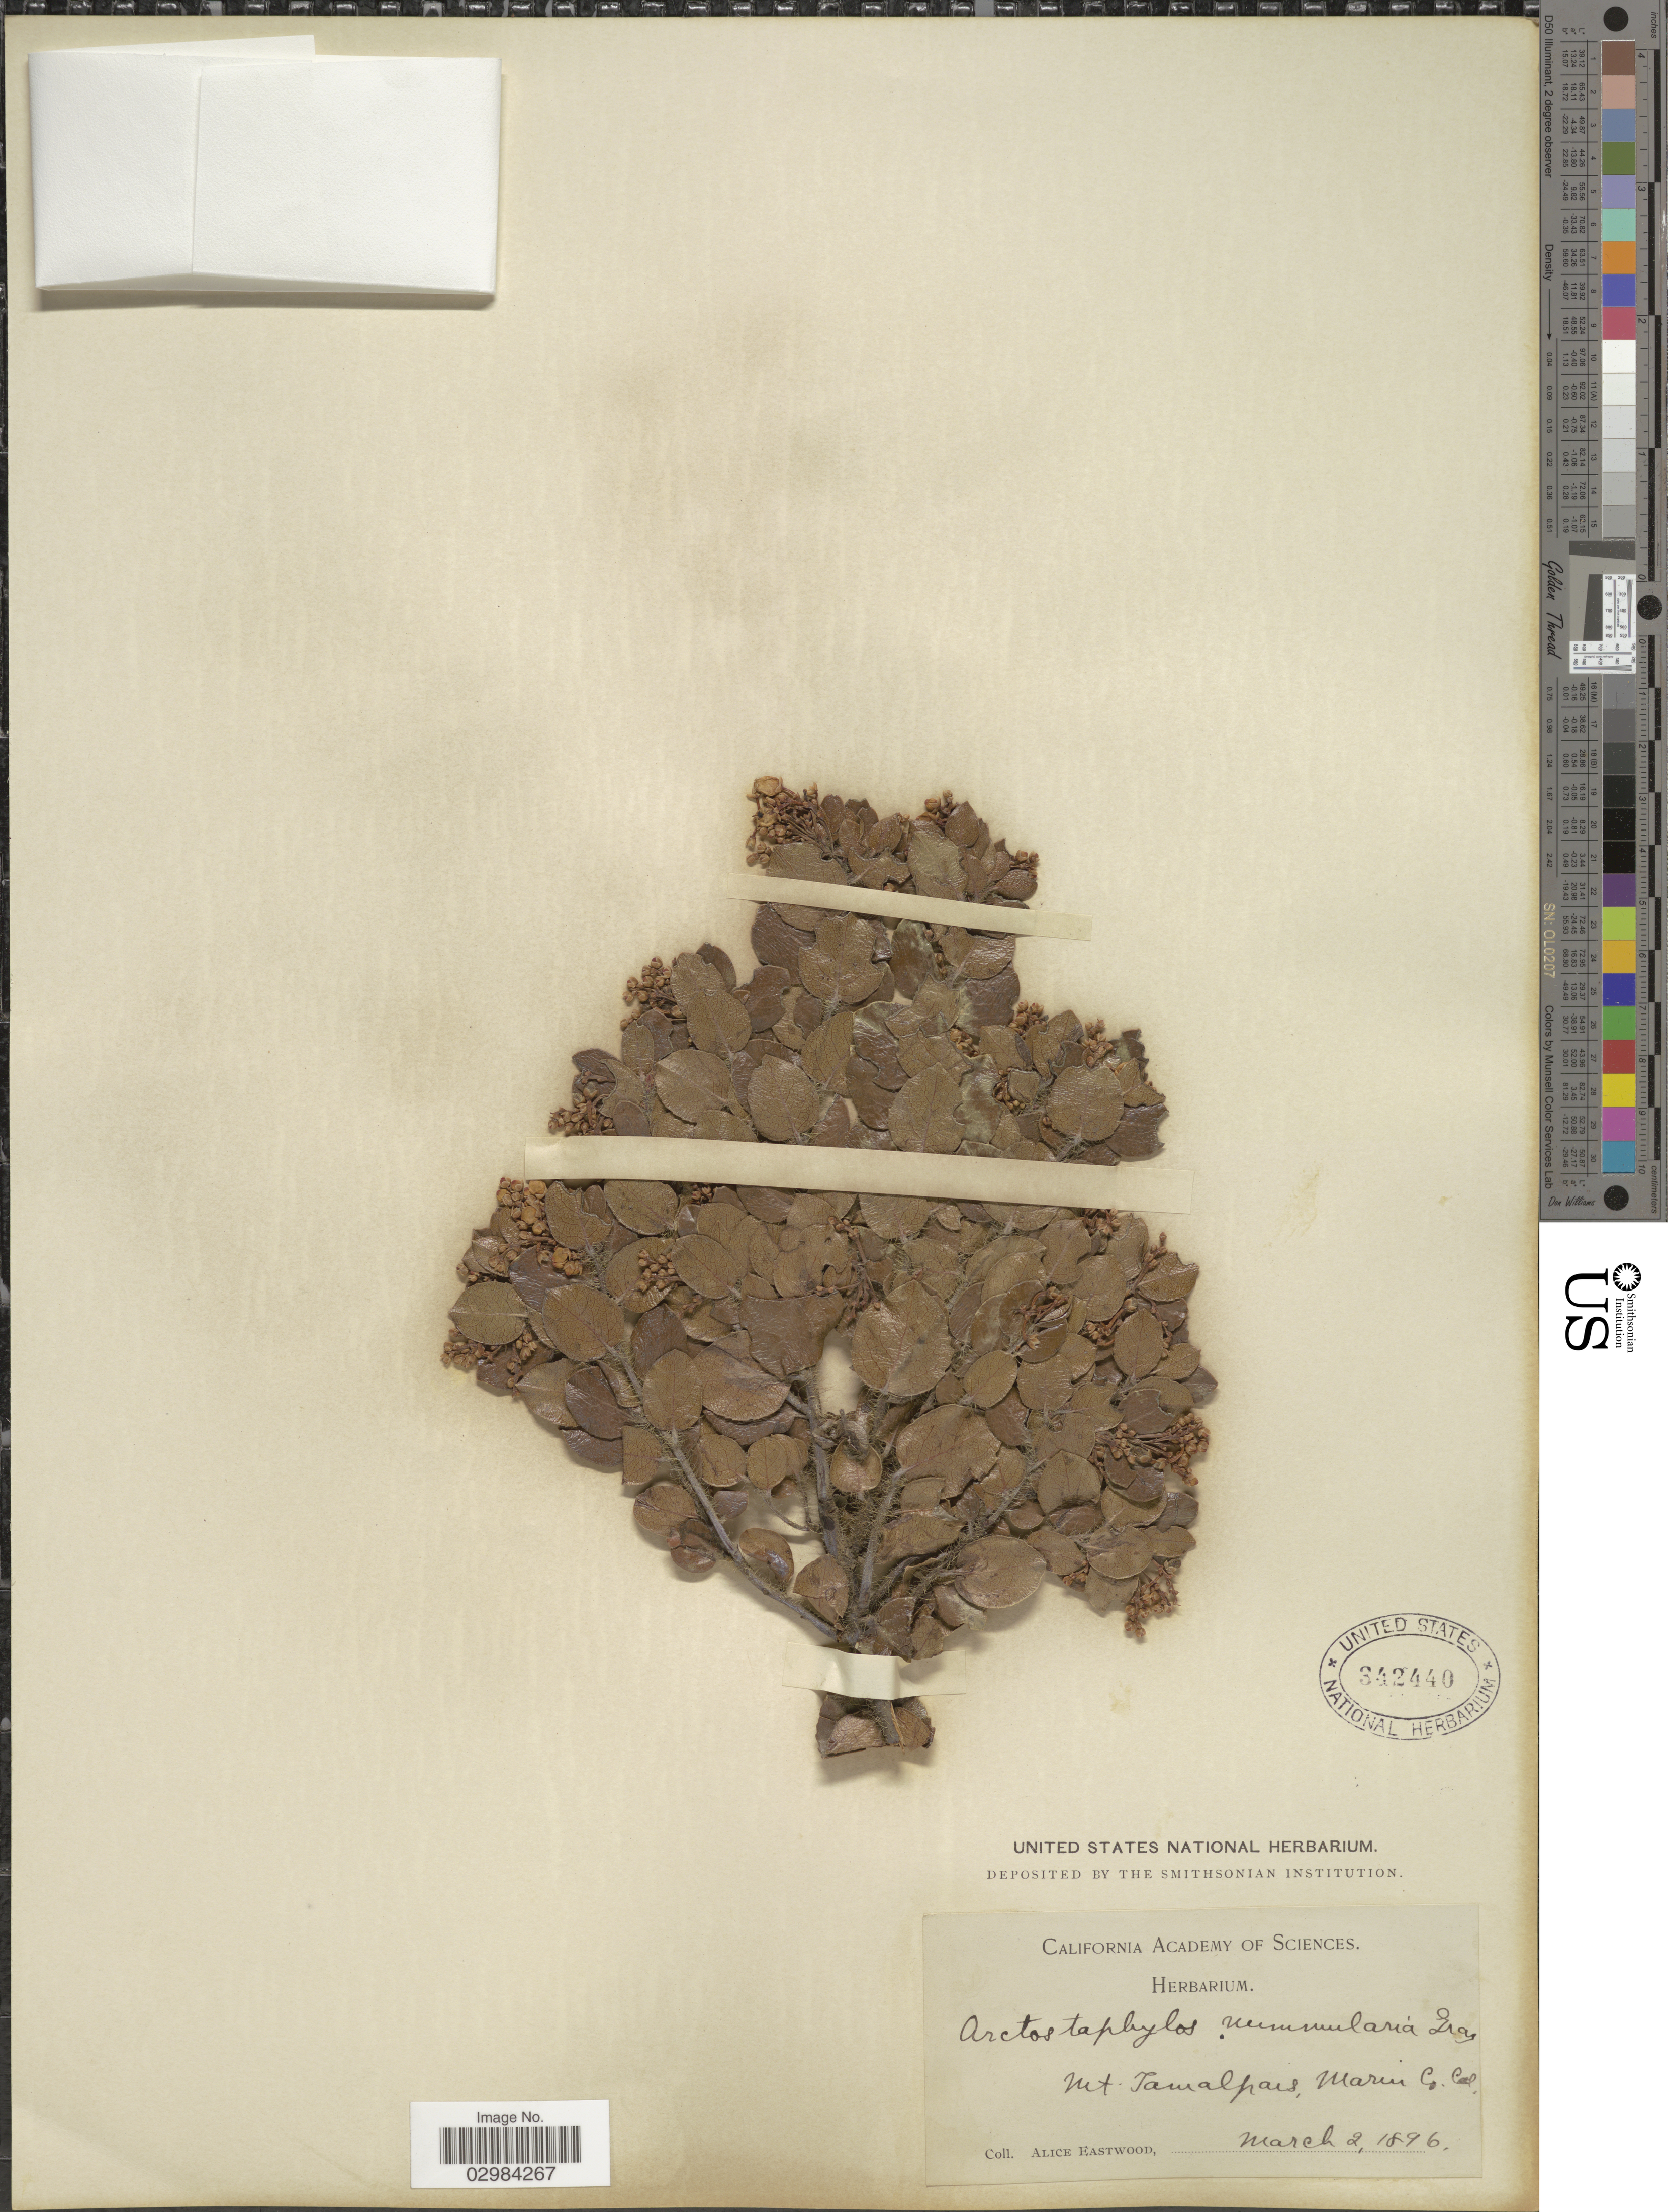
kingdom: Plantae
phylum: Tracheophyta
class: Magnoliopsida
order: Ericales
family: Ericaceae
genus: Arctostaphylos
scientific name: Arctostaphylos nummularia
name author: A. Gray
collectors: A. Eastwood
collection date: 1896-03-02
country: United States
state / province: California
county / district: Marin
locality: Mt. Tamalpais, Marin Co.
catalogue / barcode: US 342440